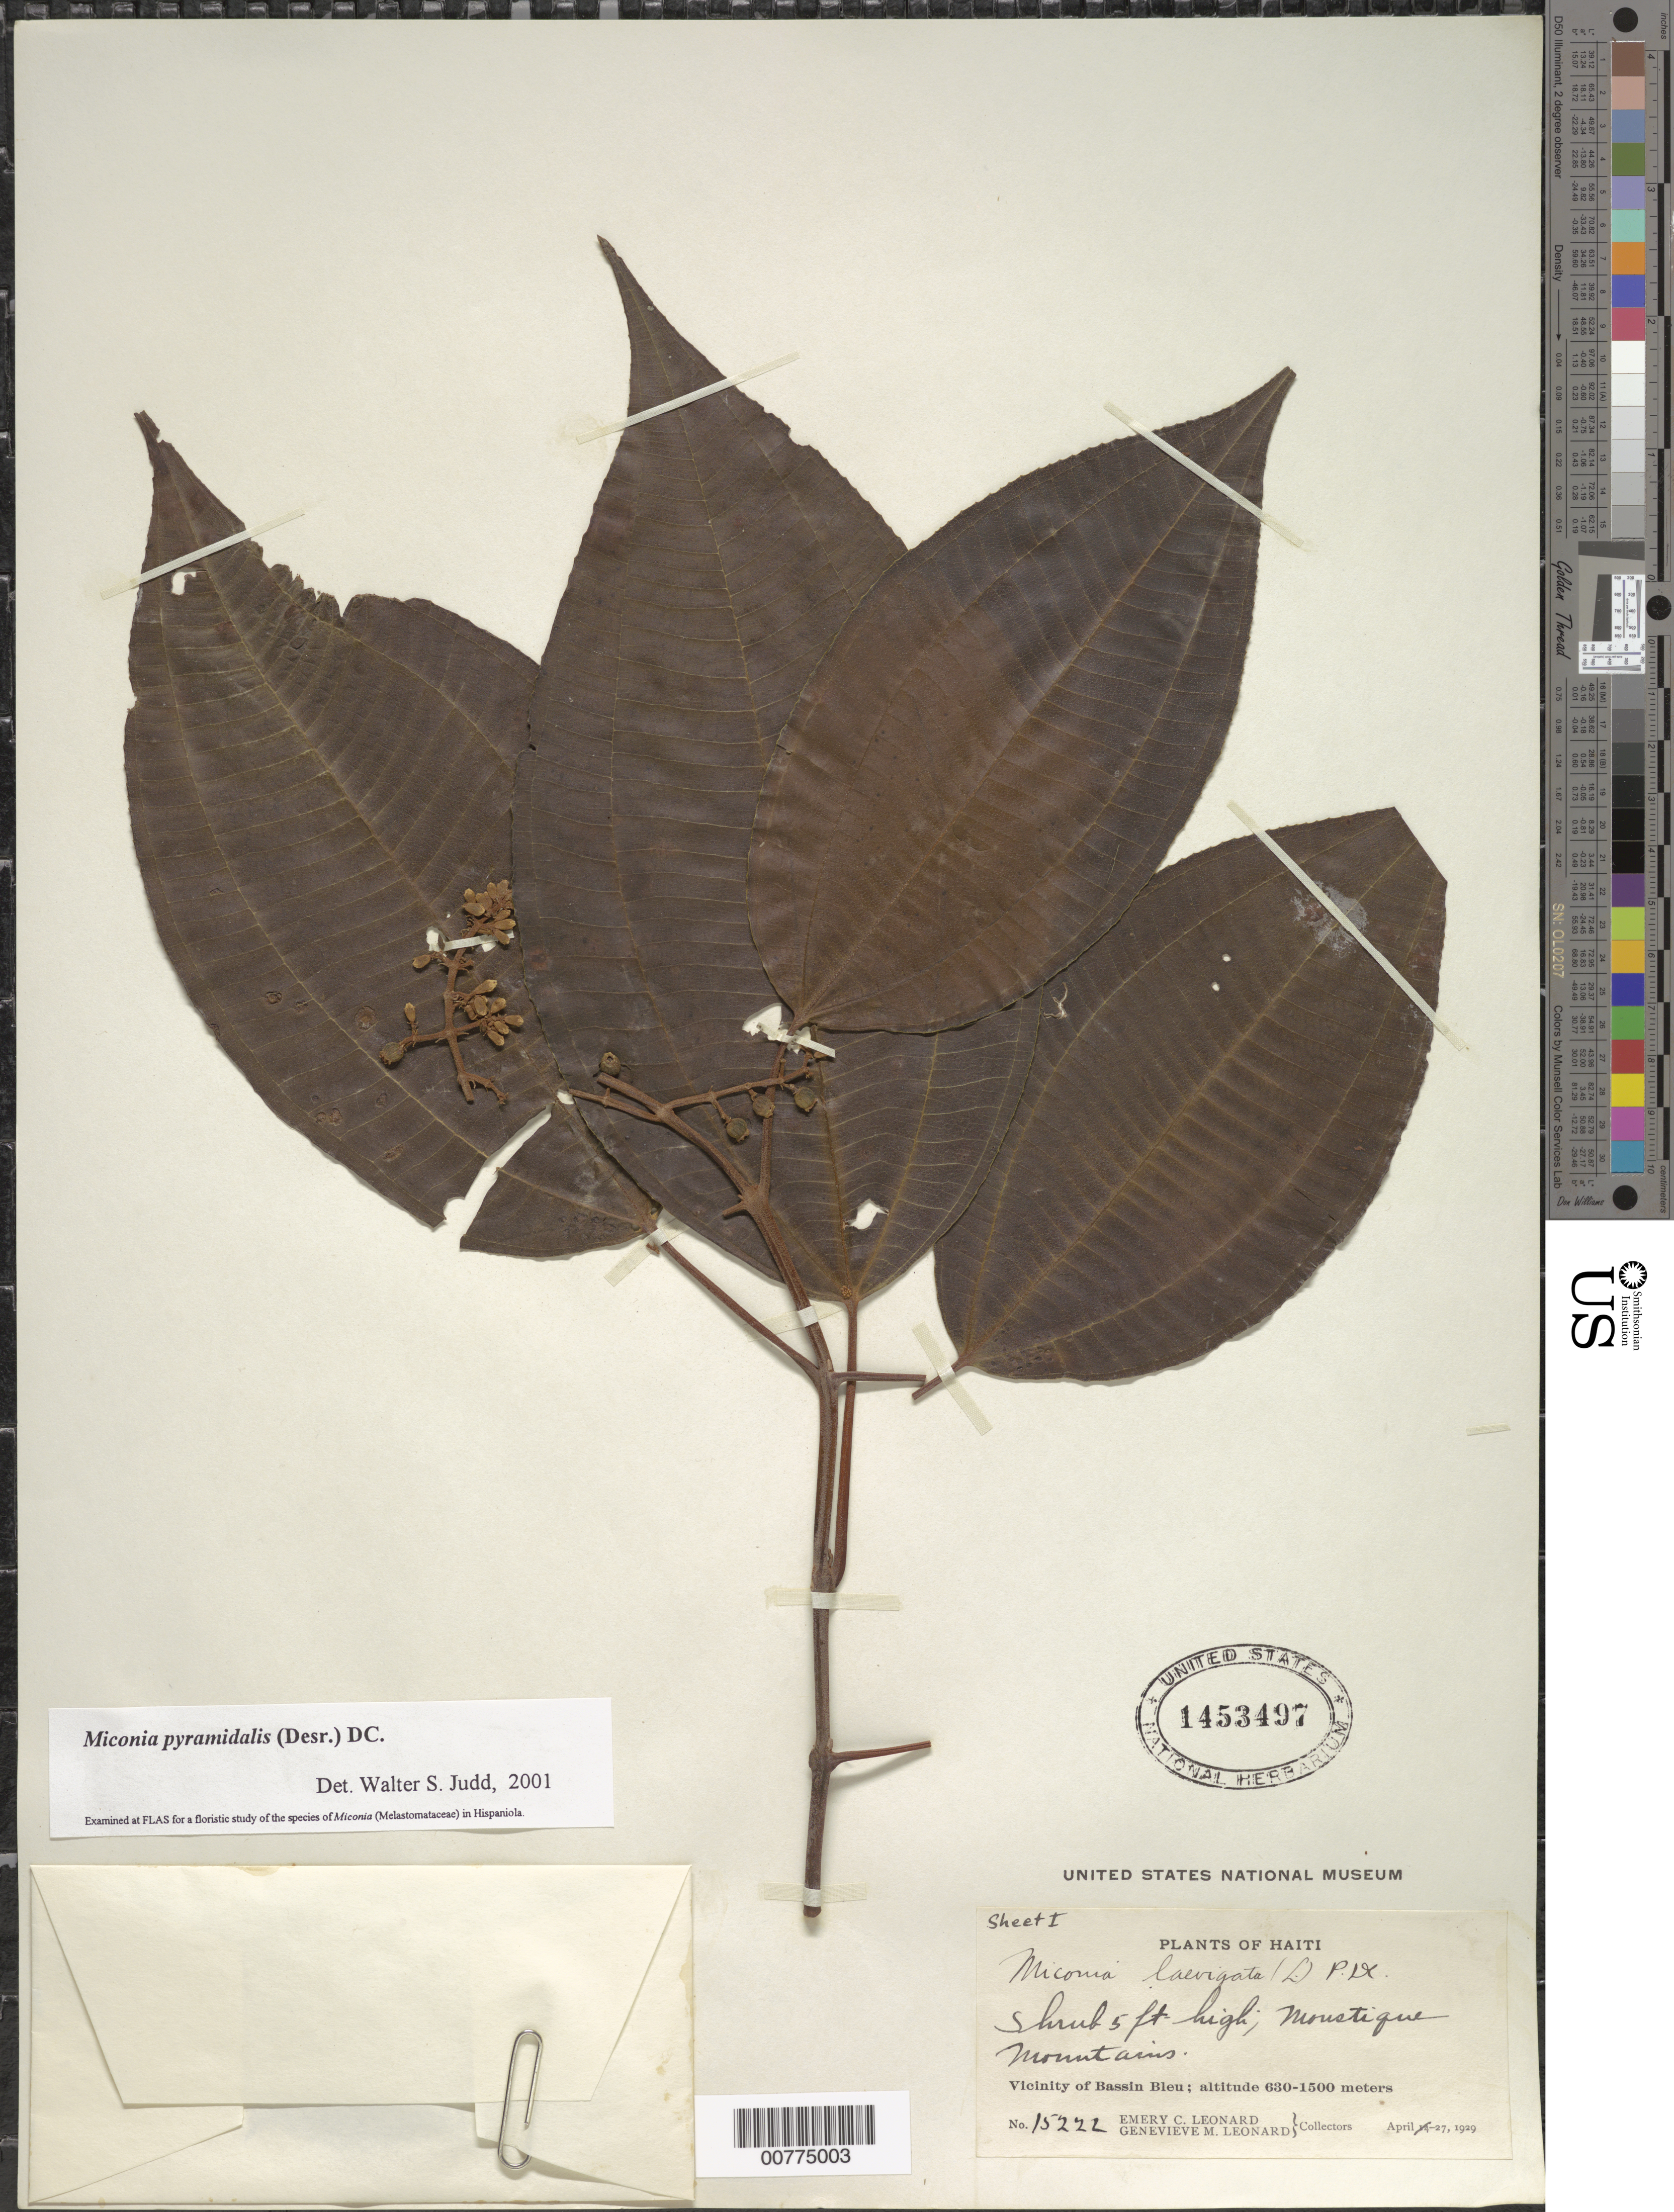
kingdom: Plantae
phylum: Tracheophyta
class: Magnoliopsida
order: Myrtales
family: Melastomataceae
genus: Miconia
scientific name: Miconia pyramidalis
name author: (Desr.) DC.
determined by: Judd, Walter S.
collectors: E. C. Leonard & G. M. Leonard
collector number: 15222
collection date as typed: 27 Apr 1929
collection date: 1929-04-27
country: Haiti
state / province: Nord-Ouest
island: Hispaniola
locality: Vicinity of Bassin Bleu, Moustique Mountains.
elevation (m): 630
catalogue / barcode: US 1453497